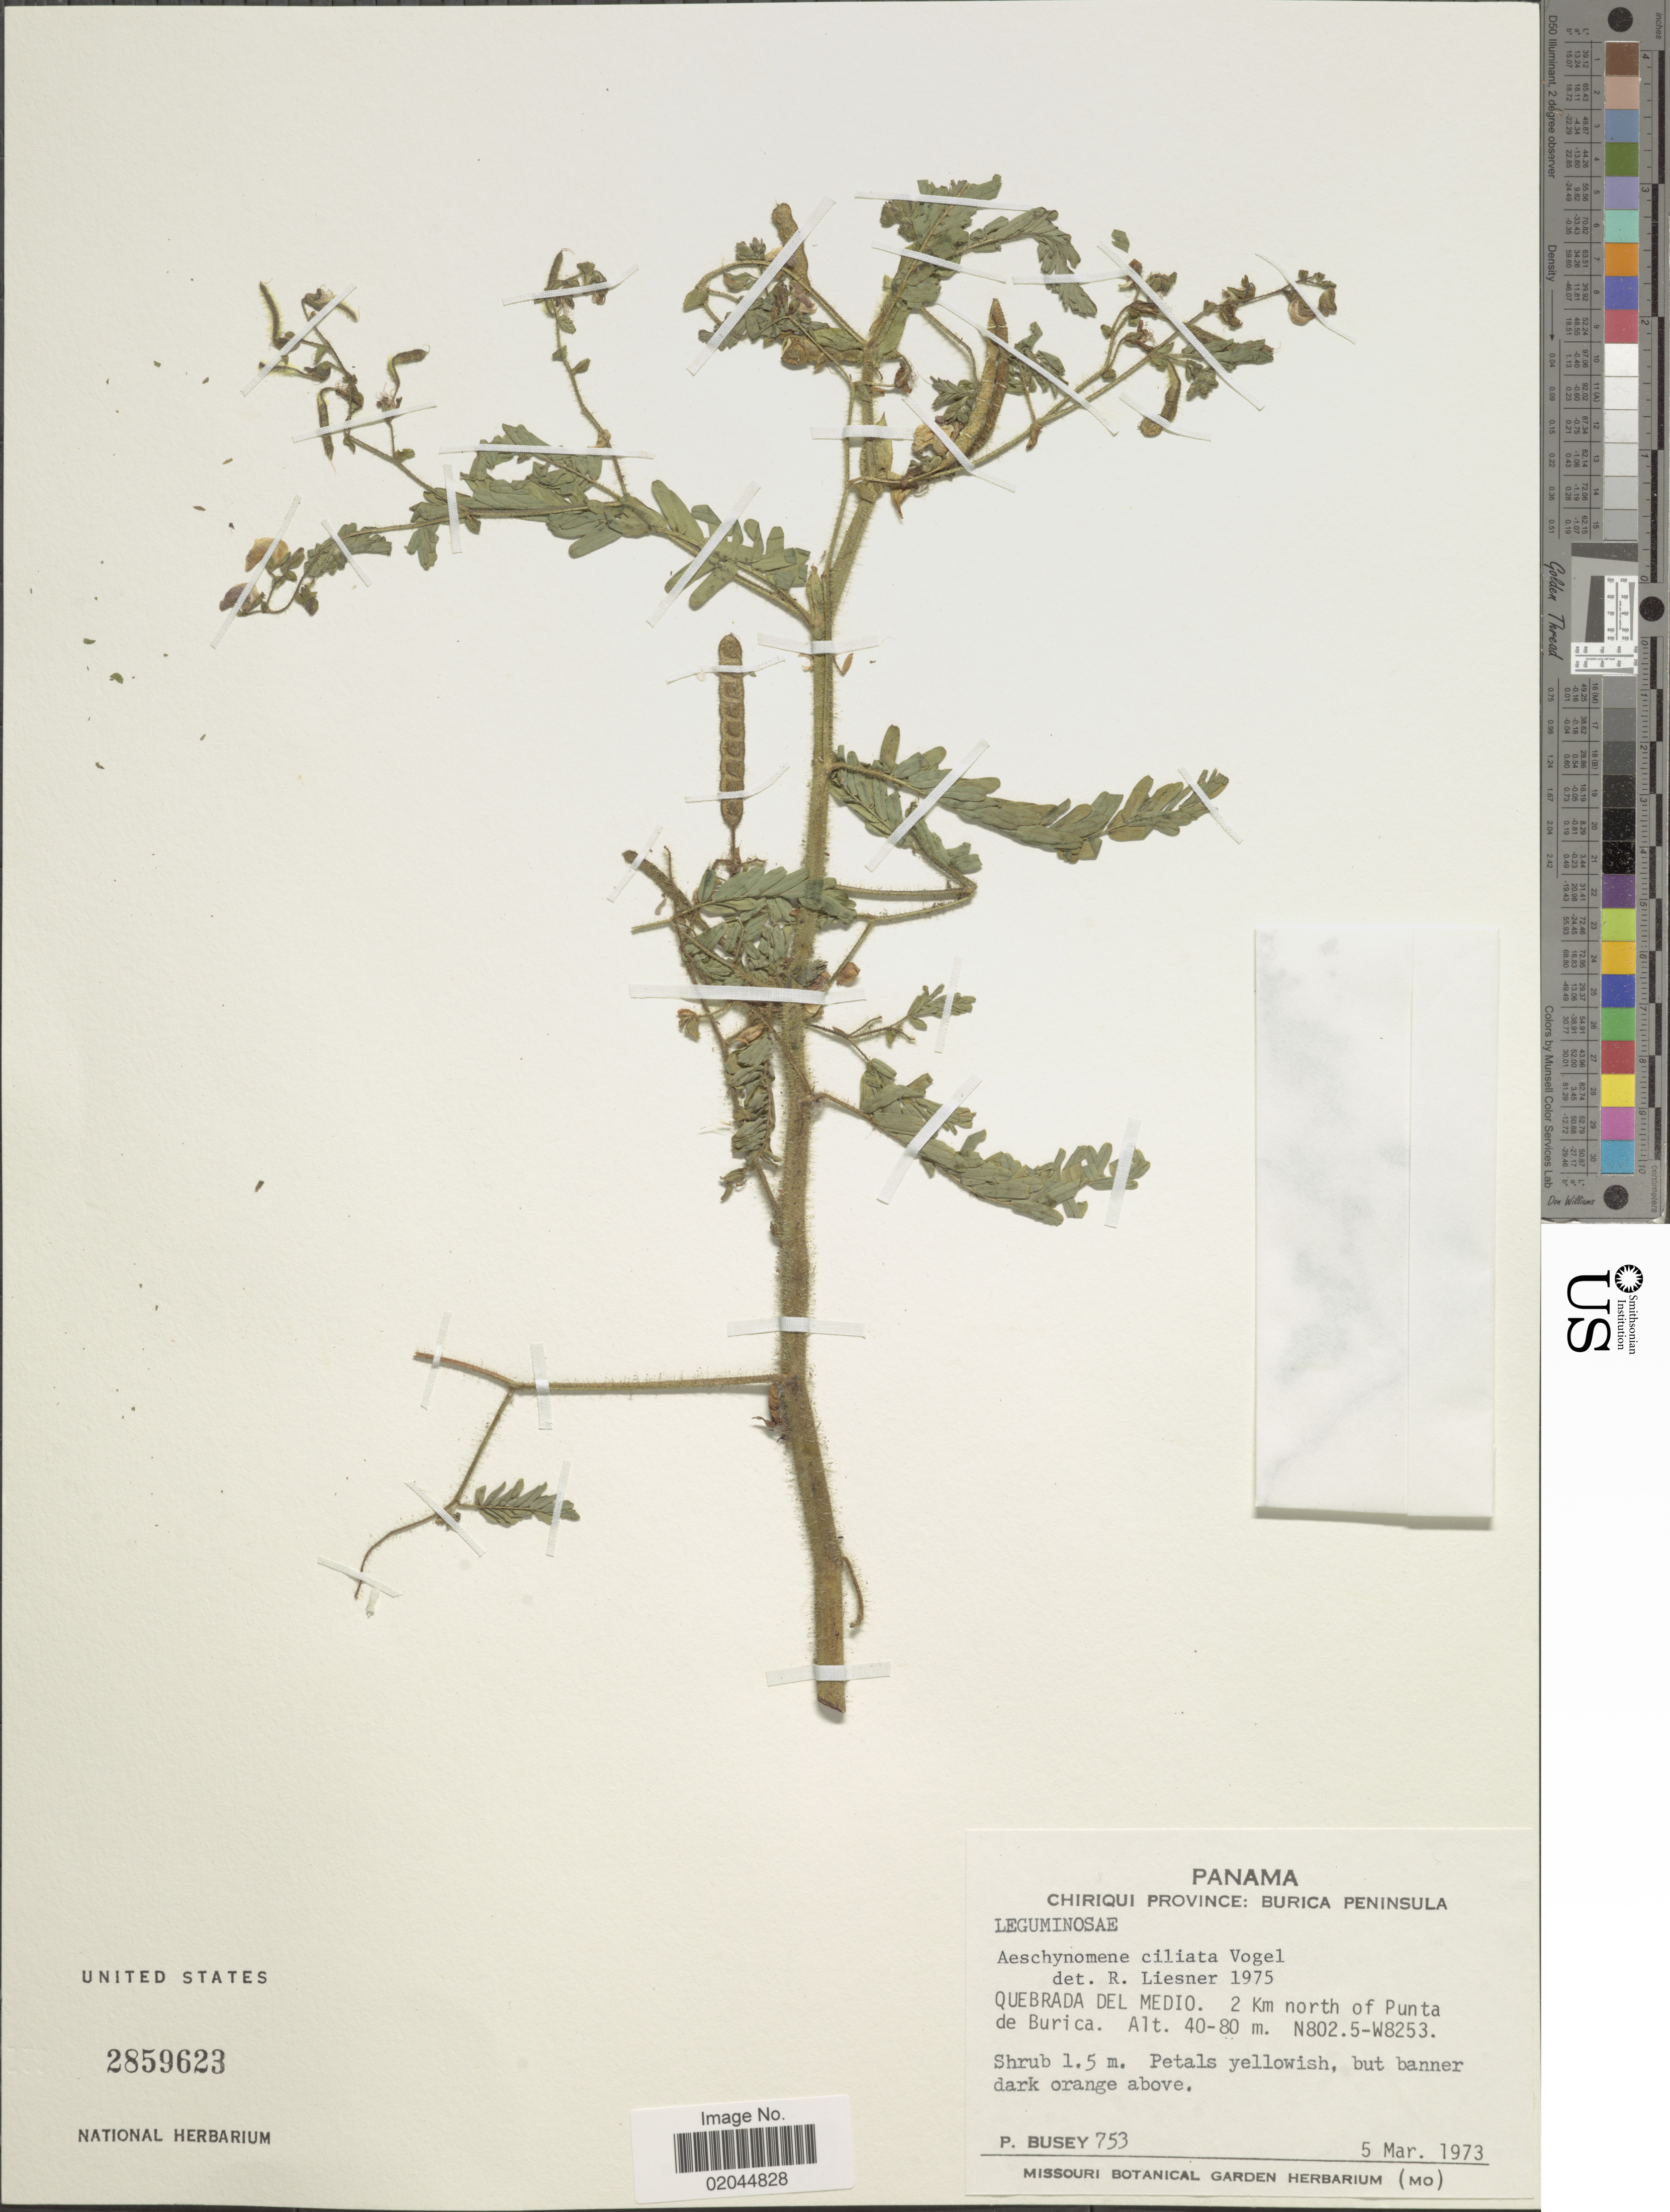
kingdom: Plantae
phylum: Tracheophyta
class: Magnoliopsida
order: Fabales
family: Fabaceae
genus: Aeschynomene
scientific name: Aeschynomene ciliata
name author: Vogel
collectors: P. Busey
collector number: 753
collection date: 1973-03-05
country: Panama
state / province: Chiriqui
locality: Chiriqui Province: Burica Peninsula, Quebrada Del Medio, 2 km north of Punta de Burica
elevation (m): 40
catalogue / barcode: US 2859623